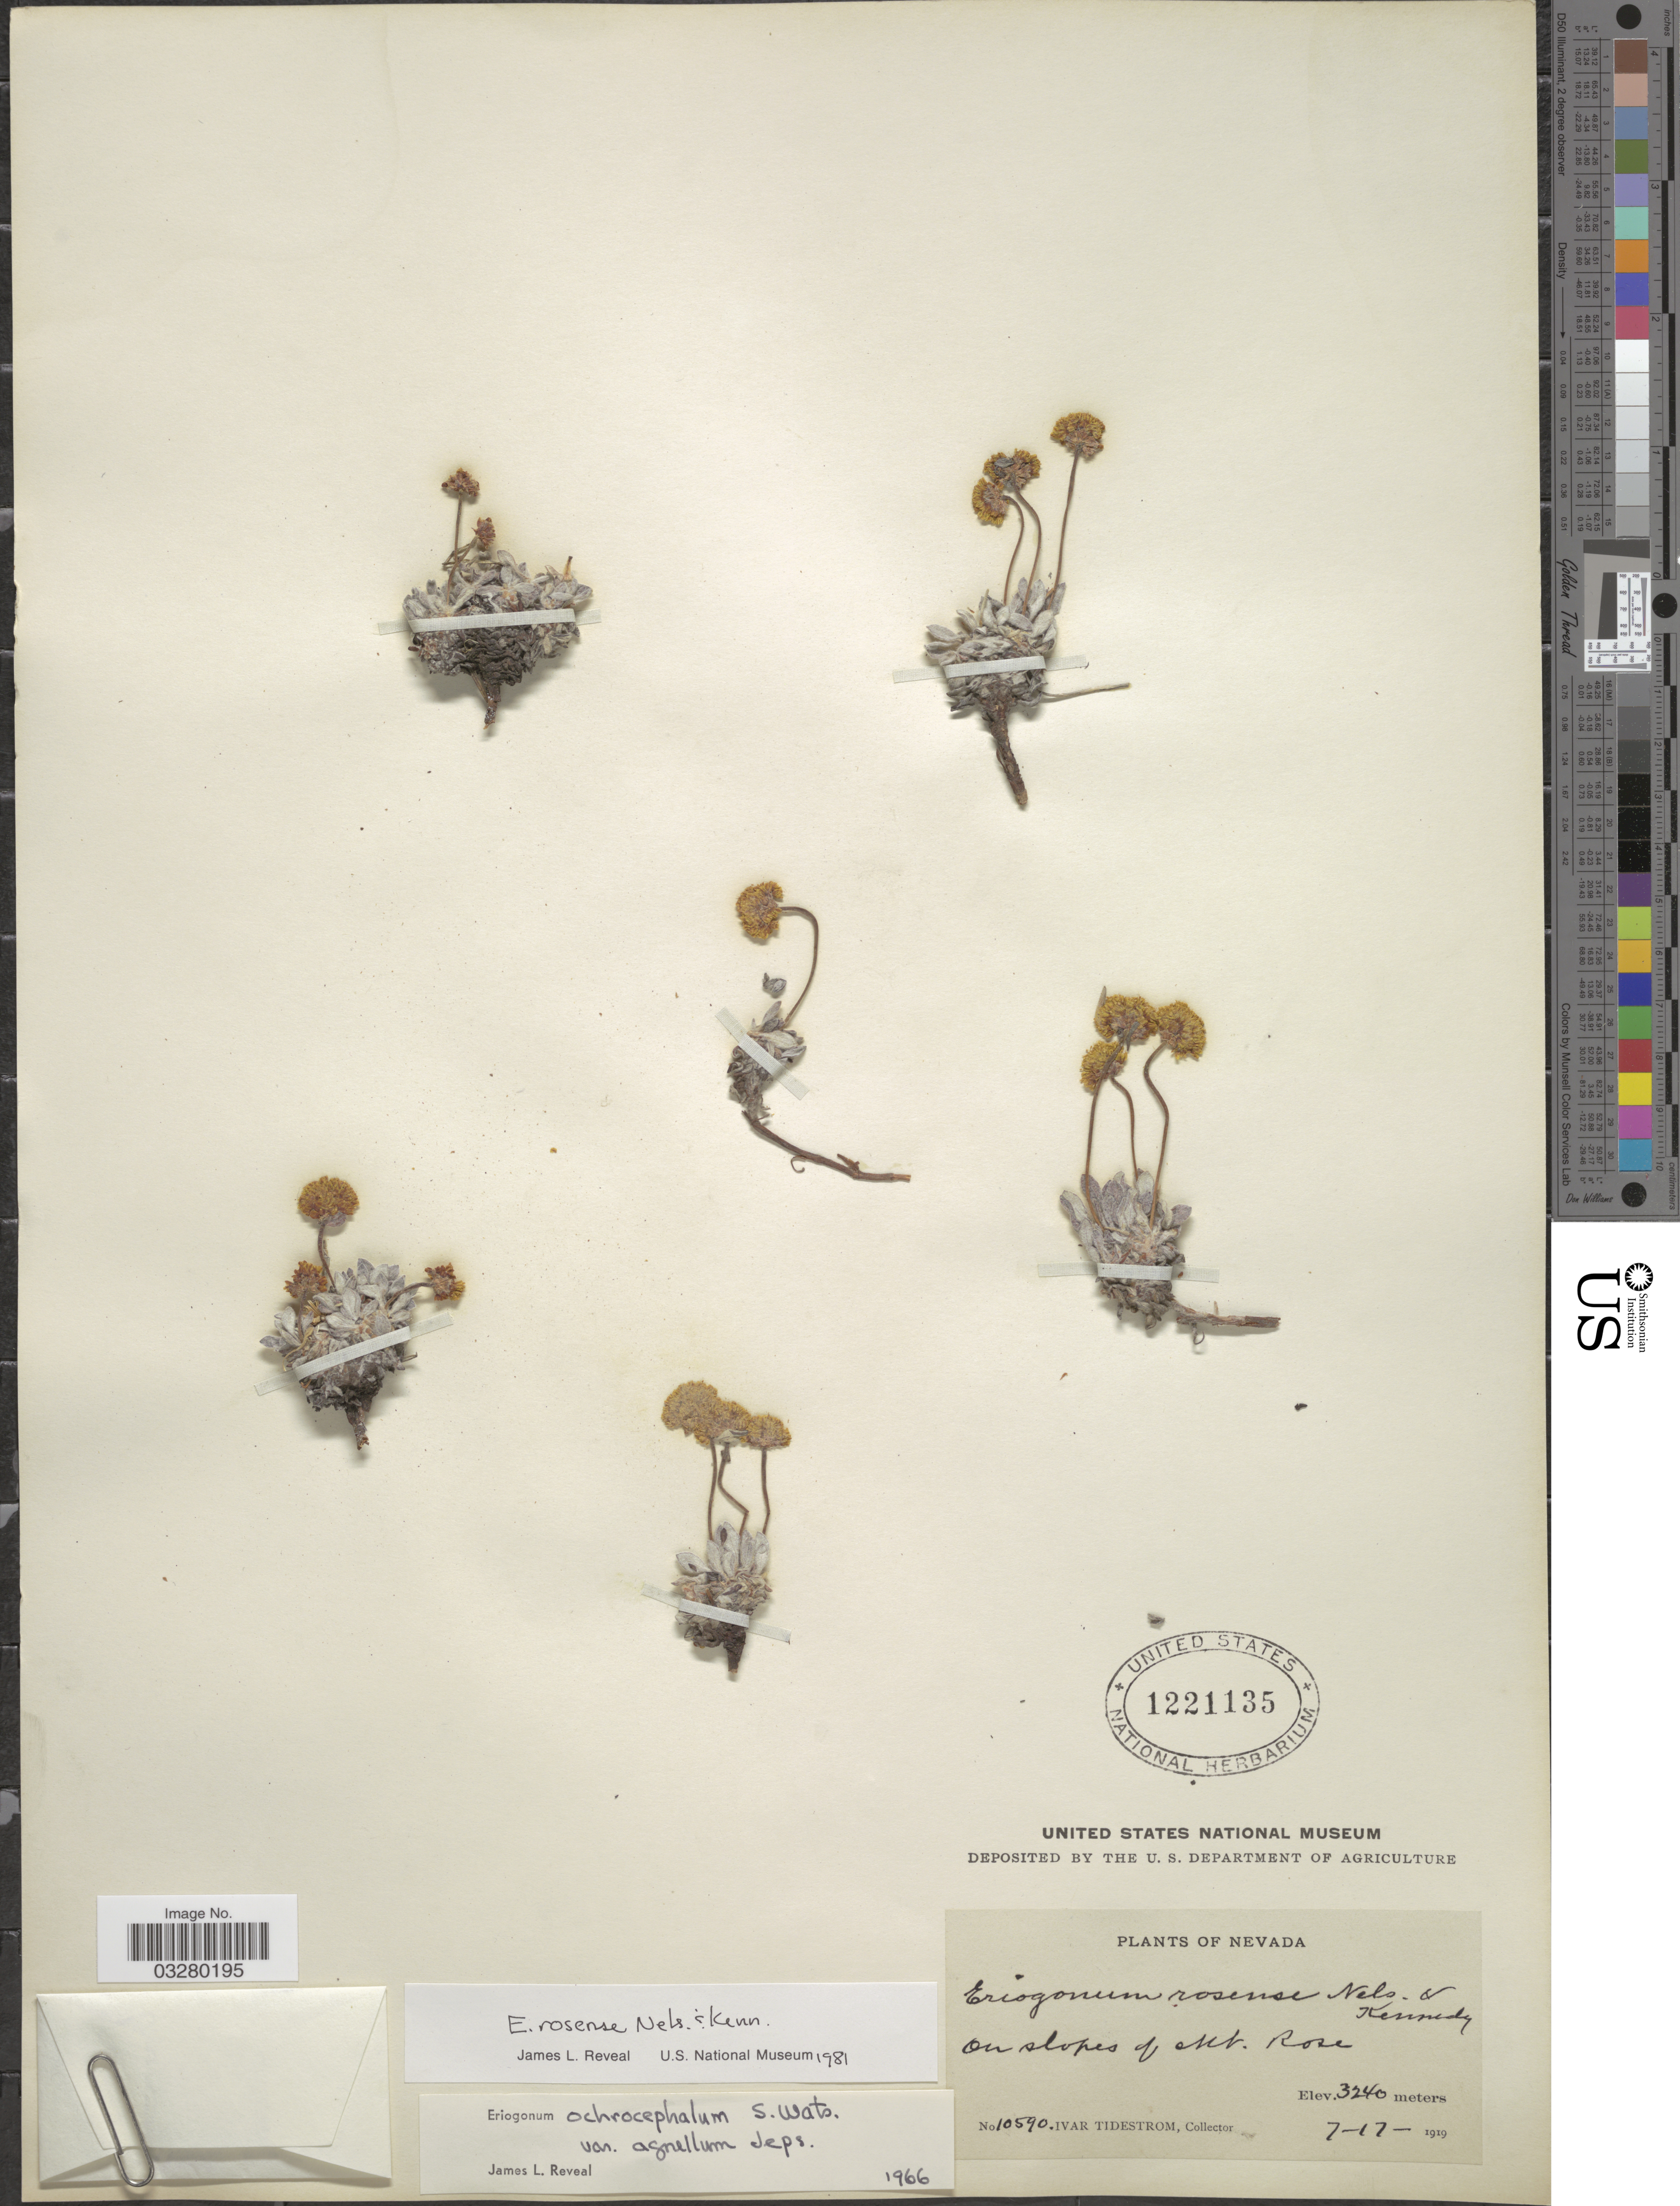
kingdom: Plantae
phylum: Tracheophyta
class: Magnoliopsida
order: Caryophyllales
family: Polygonaceae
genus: Eriogonum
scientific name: Eriogonum rosense var. subracemosum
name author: A. Nelson & P.B. Kenn.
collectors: I. F. Tidestrom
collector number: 10590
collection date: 1919-07-17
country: United States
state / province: Nevada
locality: On slopes of Mt. Rose.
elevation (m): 3240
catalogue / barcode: US 1221135